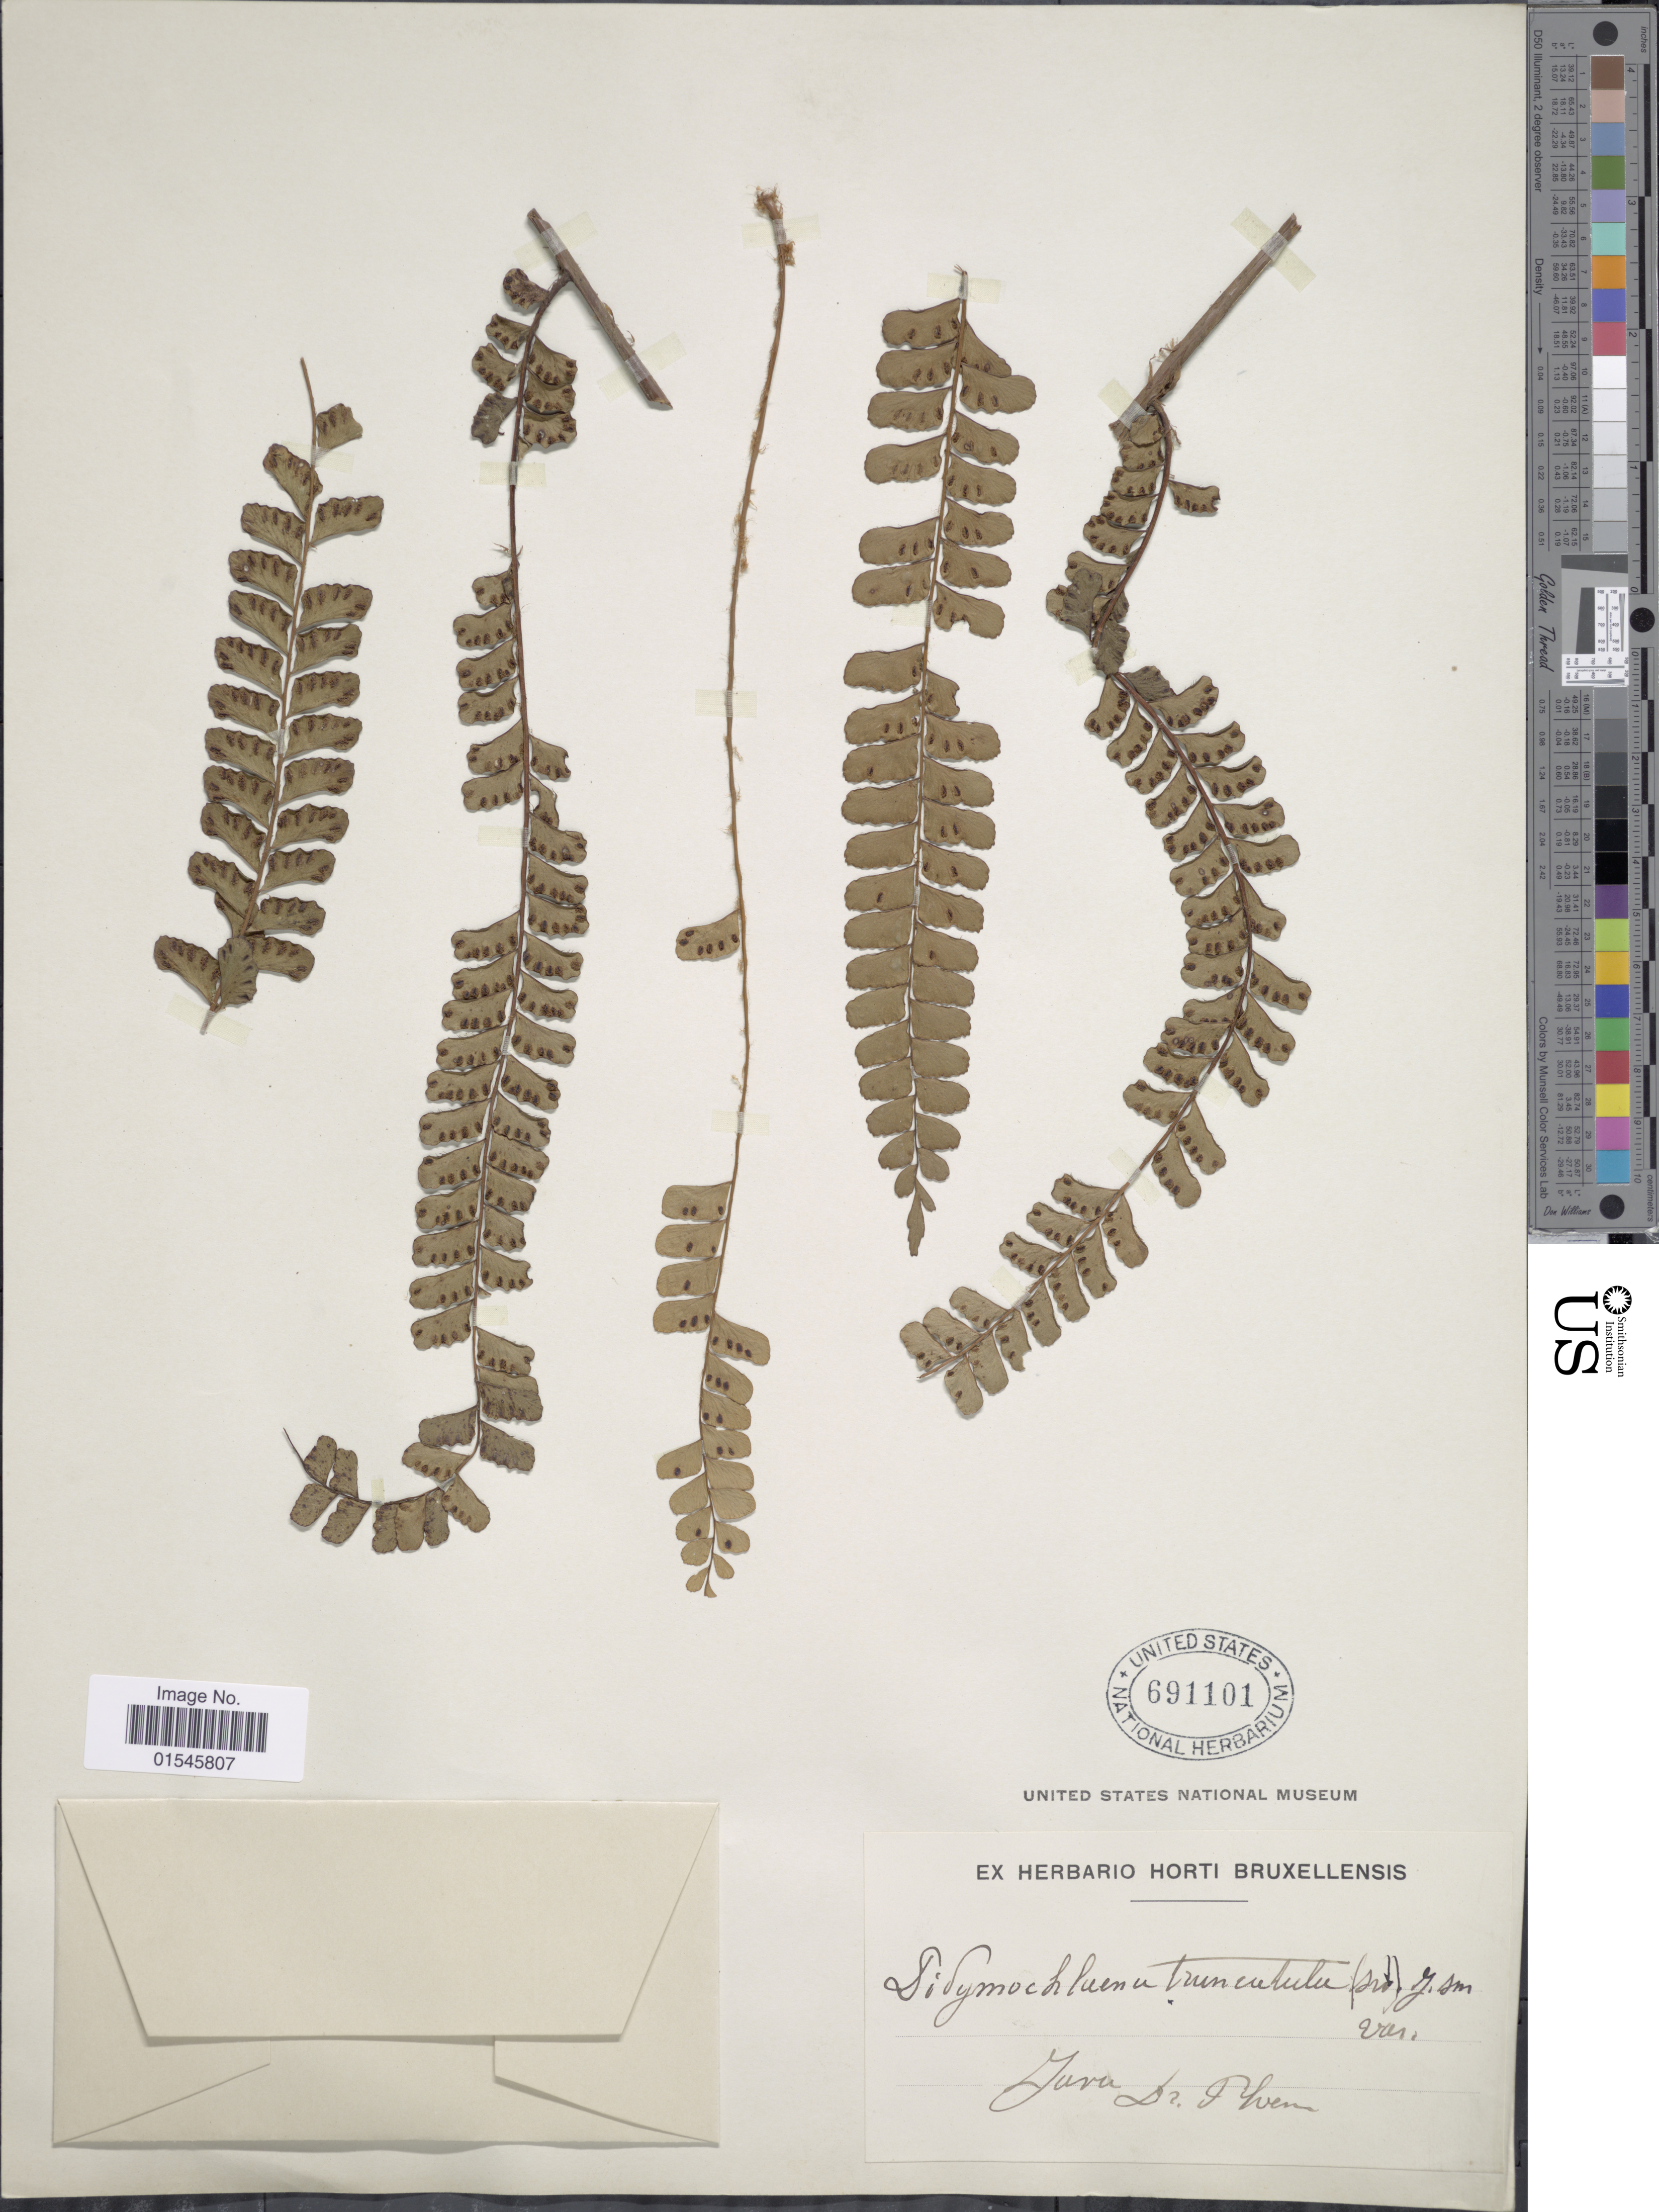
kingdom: Plantae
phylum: Tracheophyta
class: Polypodiopsida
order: Polypodiales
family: Didymochlaenaceae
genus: Didymochlaena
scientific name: Didymochlaena truncatula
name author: (Sw.) J. Sm.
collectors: -. Ploem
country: Indonesia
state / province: Java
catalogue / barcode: US 691101